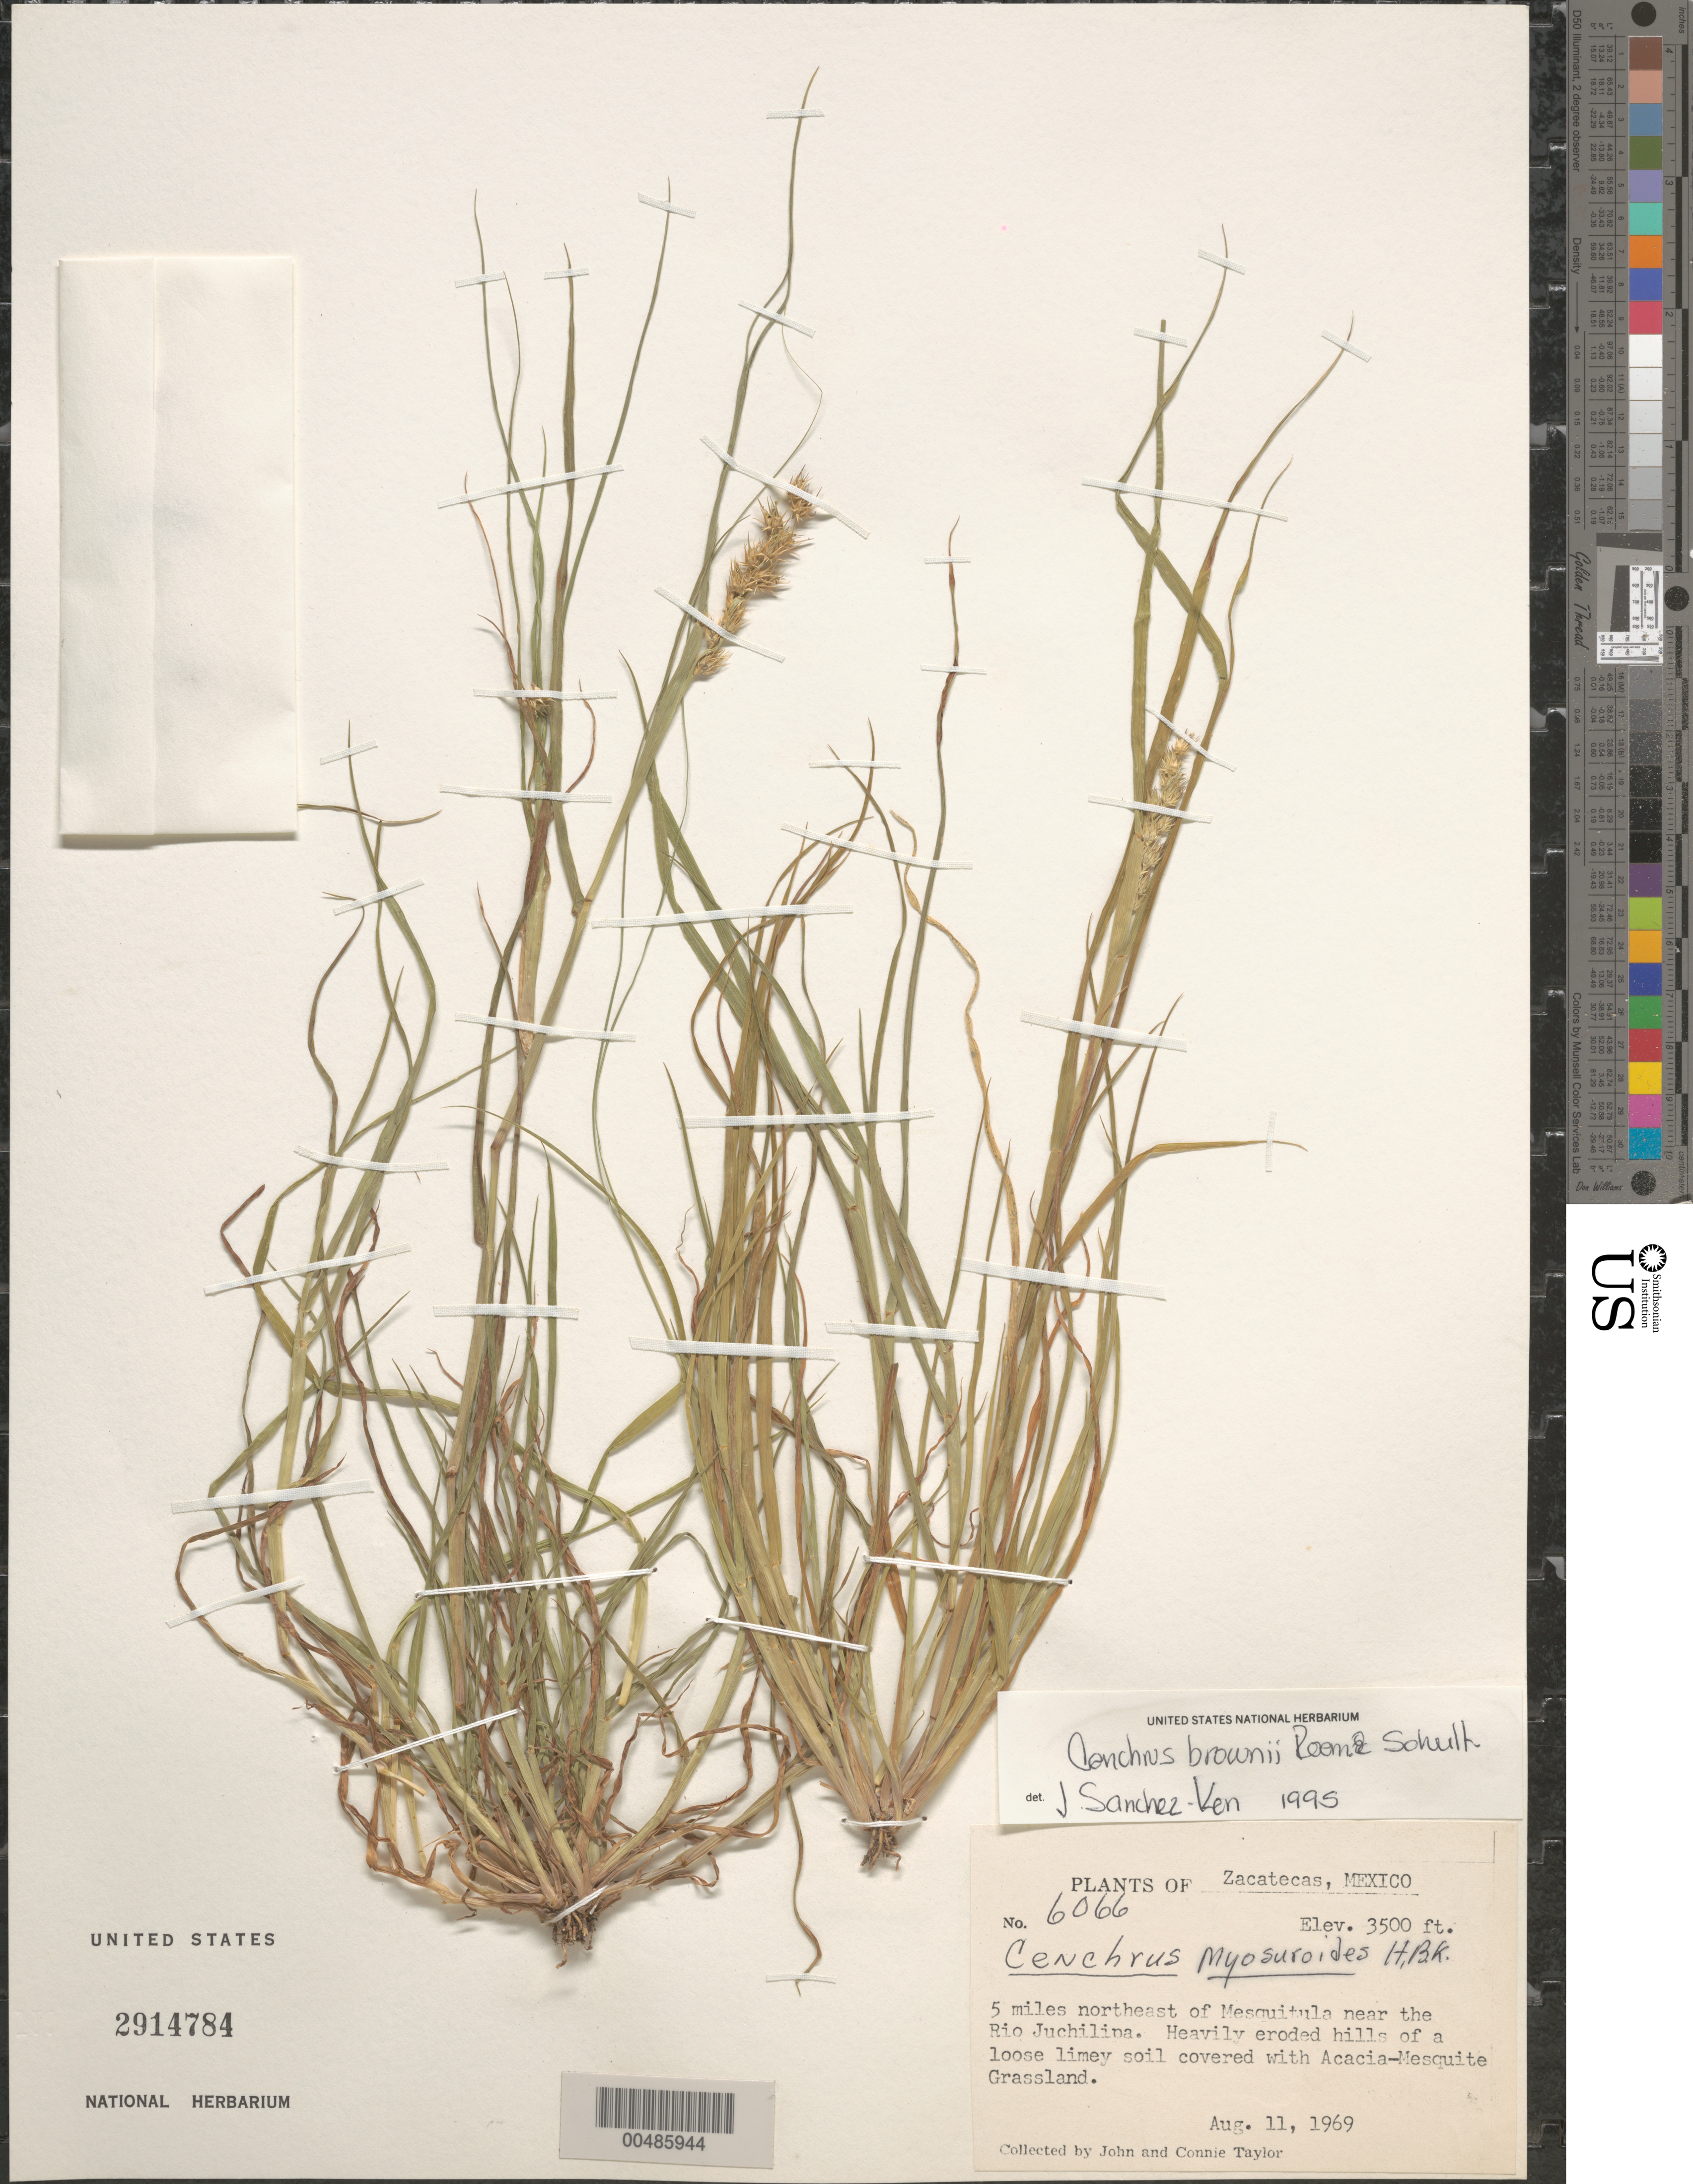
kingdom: Plantae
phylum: Tracheophyta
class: Liliopsida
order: Poales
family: Poaceae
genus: Cenchrus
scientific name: Cenchrus brownii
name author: Roem. & Schult.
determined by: Sánchez-Ken, J. G.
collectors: J. Taylor & C. Taylor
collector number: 6066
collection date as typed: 11 Aug 1969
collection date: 1969-08-11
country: Mexico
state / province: Zacatecas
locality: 5 mi NE of Mesquitula near the Rio Juchilipa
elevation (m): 1067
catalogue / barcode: US 2914784